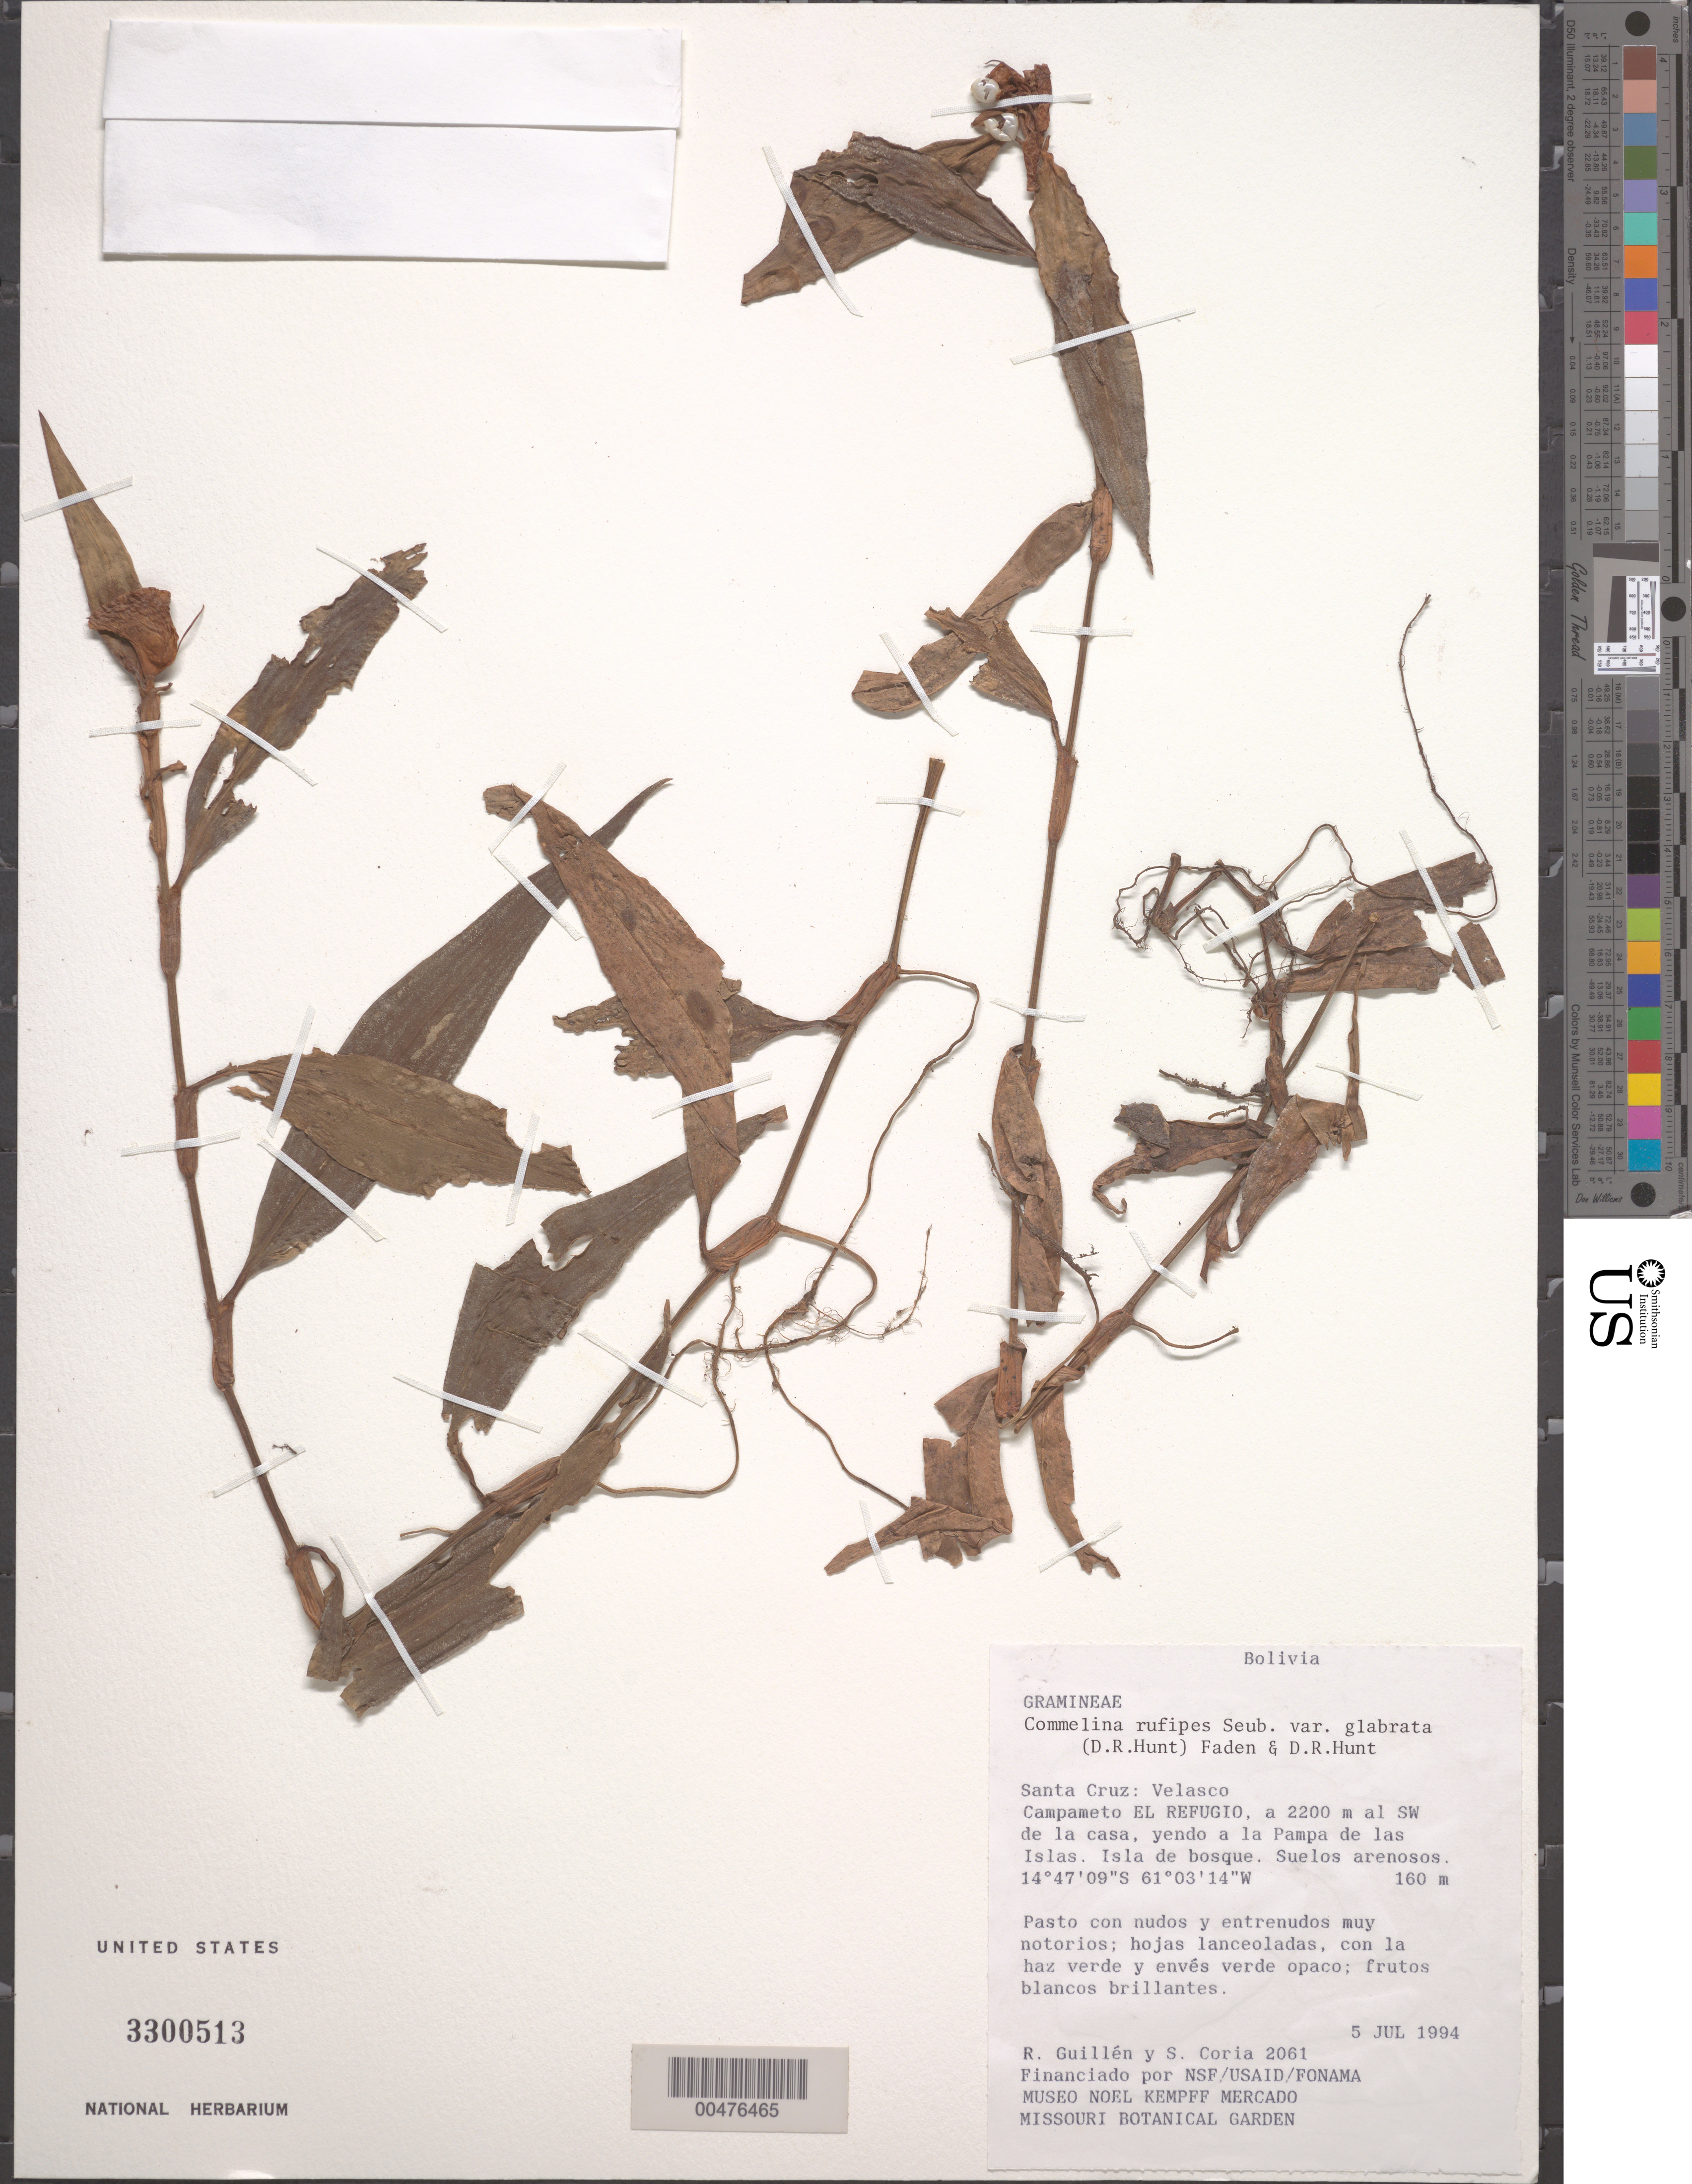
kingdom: Plantae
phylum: Tracheophyta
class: Liliopsida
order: Commelinales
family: Commelinaceae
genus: Commelina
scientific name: Commelina rufipes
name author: Seub.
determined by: Faden, Robert B., (US), Smithsonian Institution - National Museum of Natural History (UNITED STATES)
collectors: R. Guillén V. & S. Coria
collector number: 2061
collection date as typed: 05 Jul 1994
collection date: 1994-07-05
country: Bolivia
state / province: Santa Cruz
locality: Velasco, el Refugio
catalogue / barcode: US 3300513